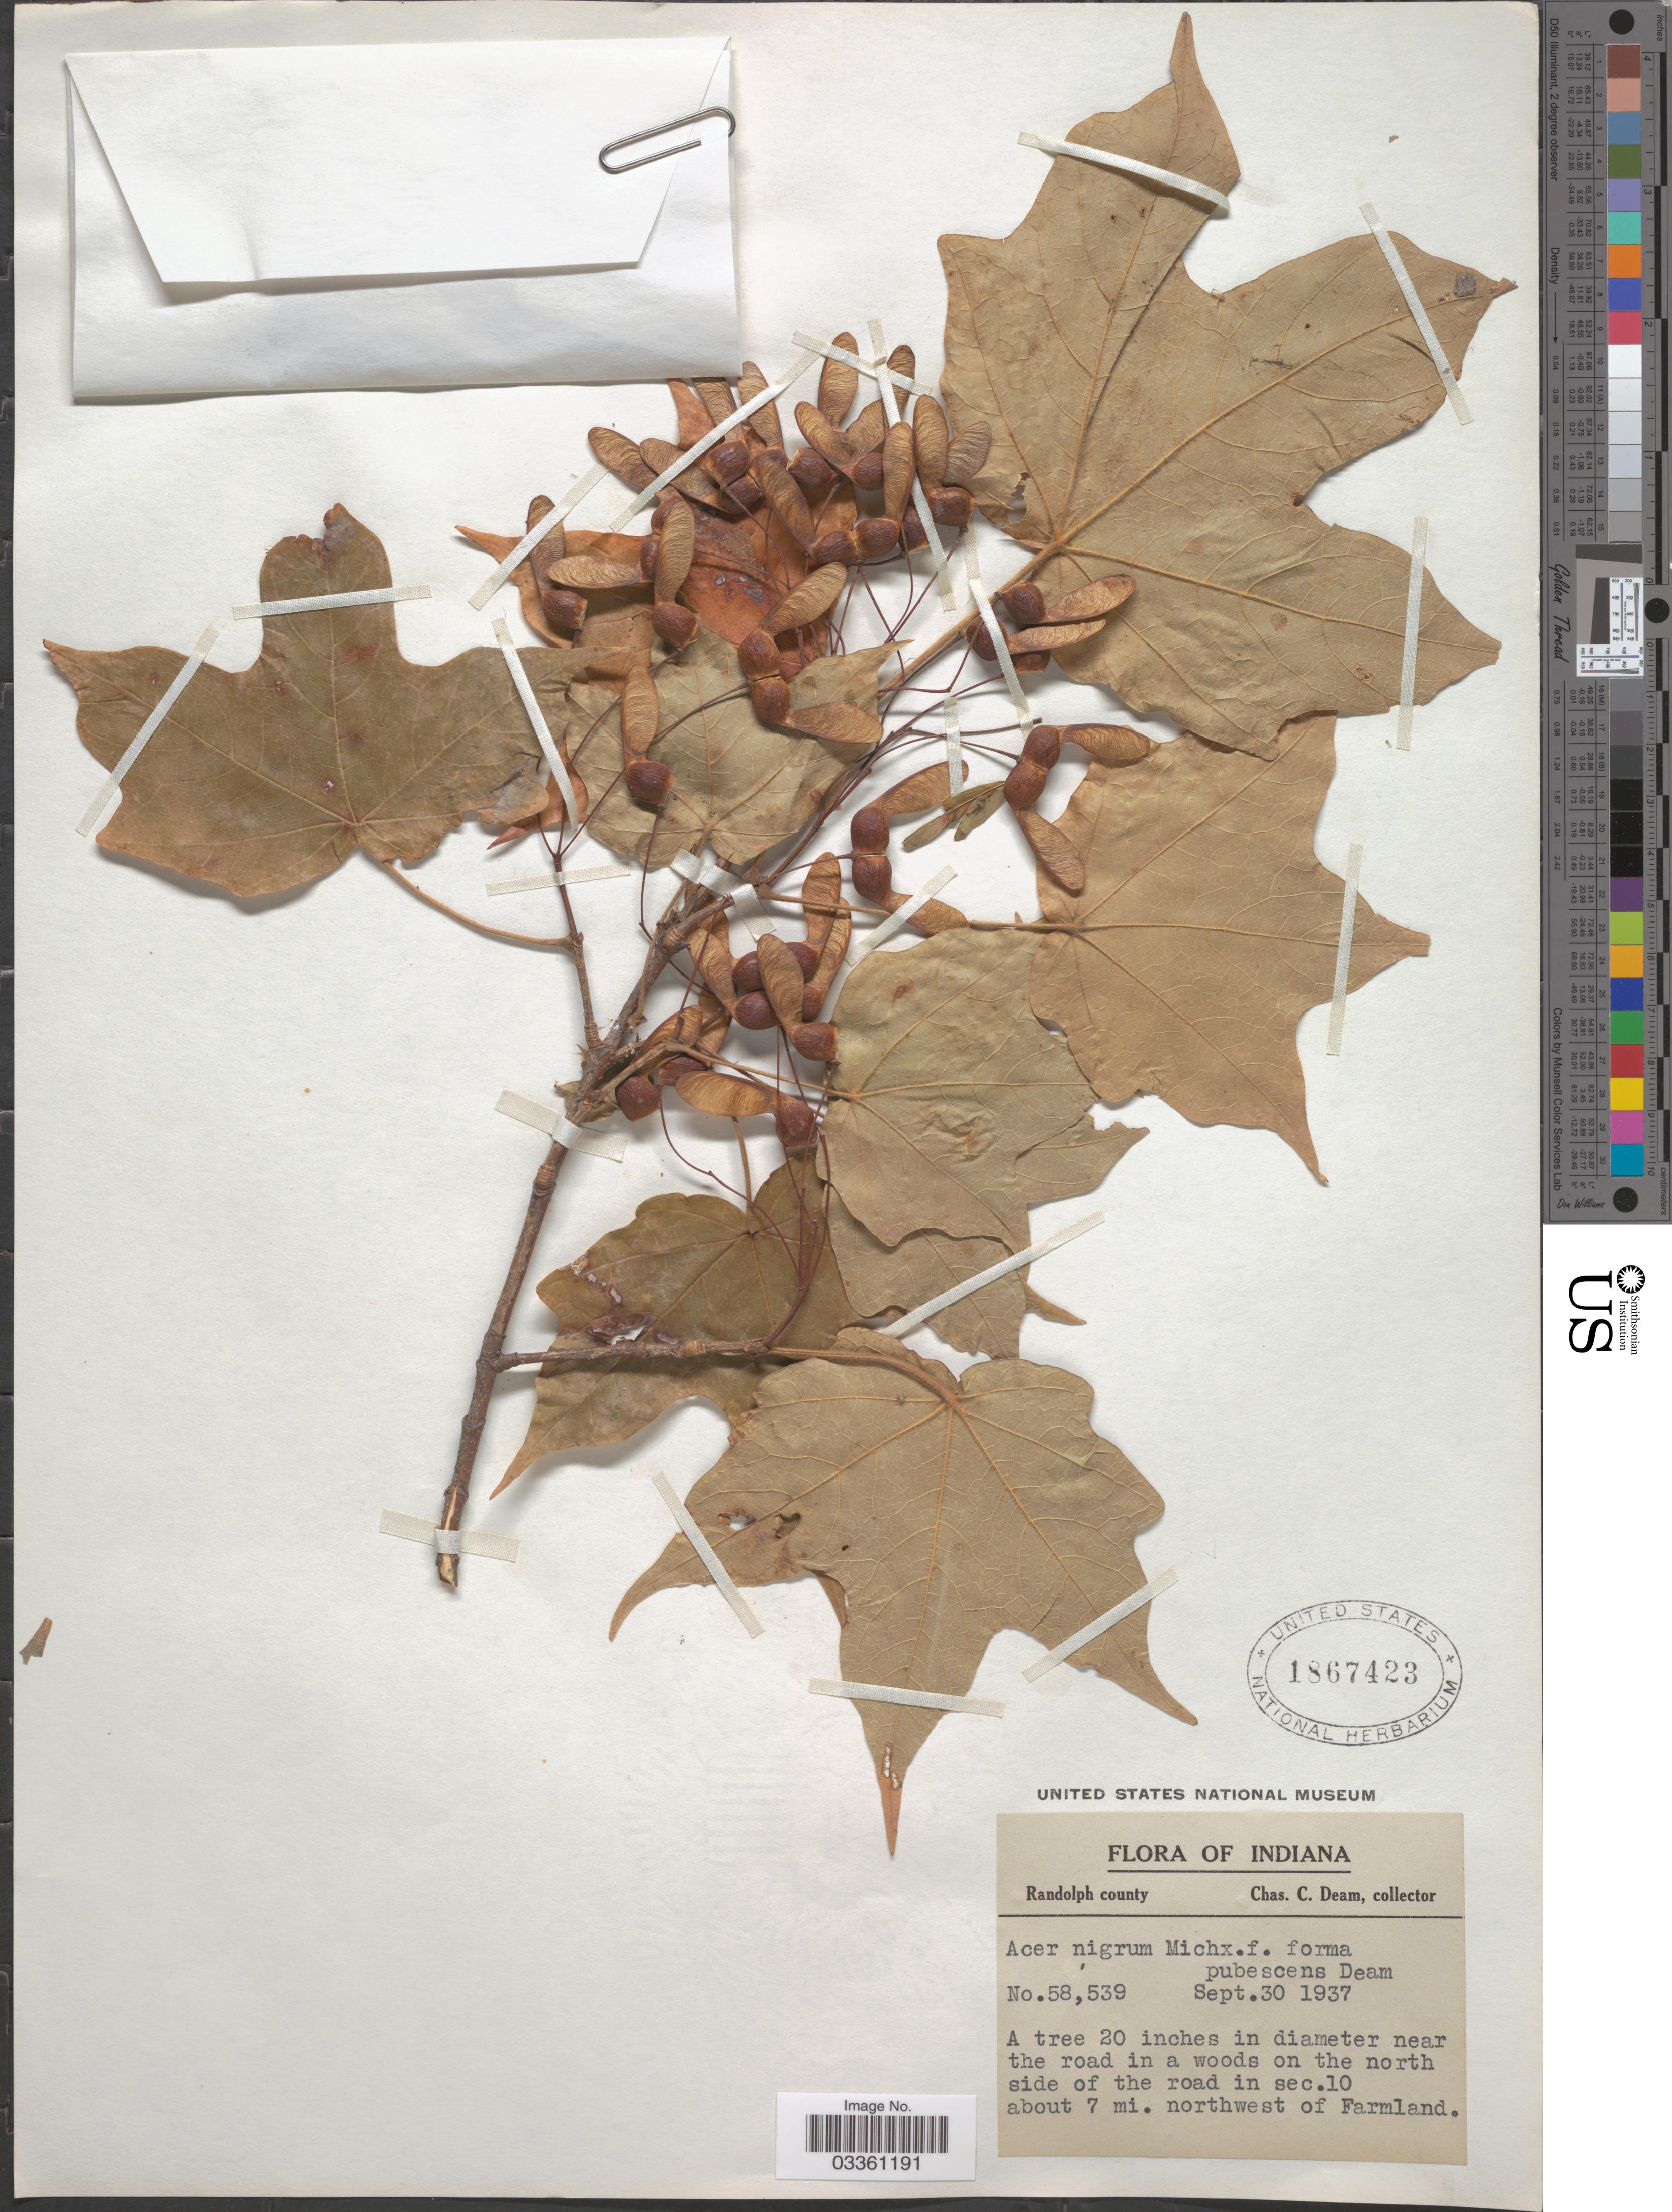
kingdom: Plantae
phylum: Tracheophyta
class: Magnoliopsida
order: Sapindales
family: Sapindaceae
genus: Acer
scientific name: Acer saccharum subsp. nigrum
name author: (F. Michx.) Desmarais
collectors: C. C. Deam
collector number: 58539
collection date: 1937-09-30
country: United States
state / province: Indiana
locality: Randolph County. Near the road in a woods on the north side of the road in sec. 10 anpit 7 mi. northwest of Farmland.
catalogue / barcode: US 1867423